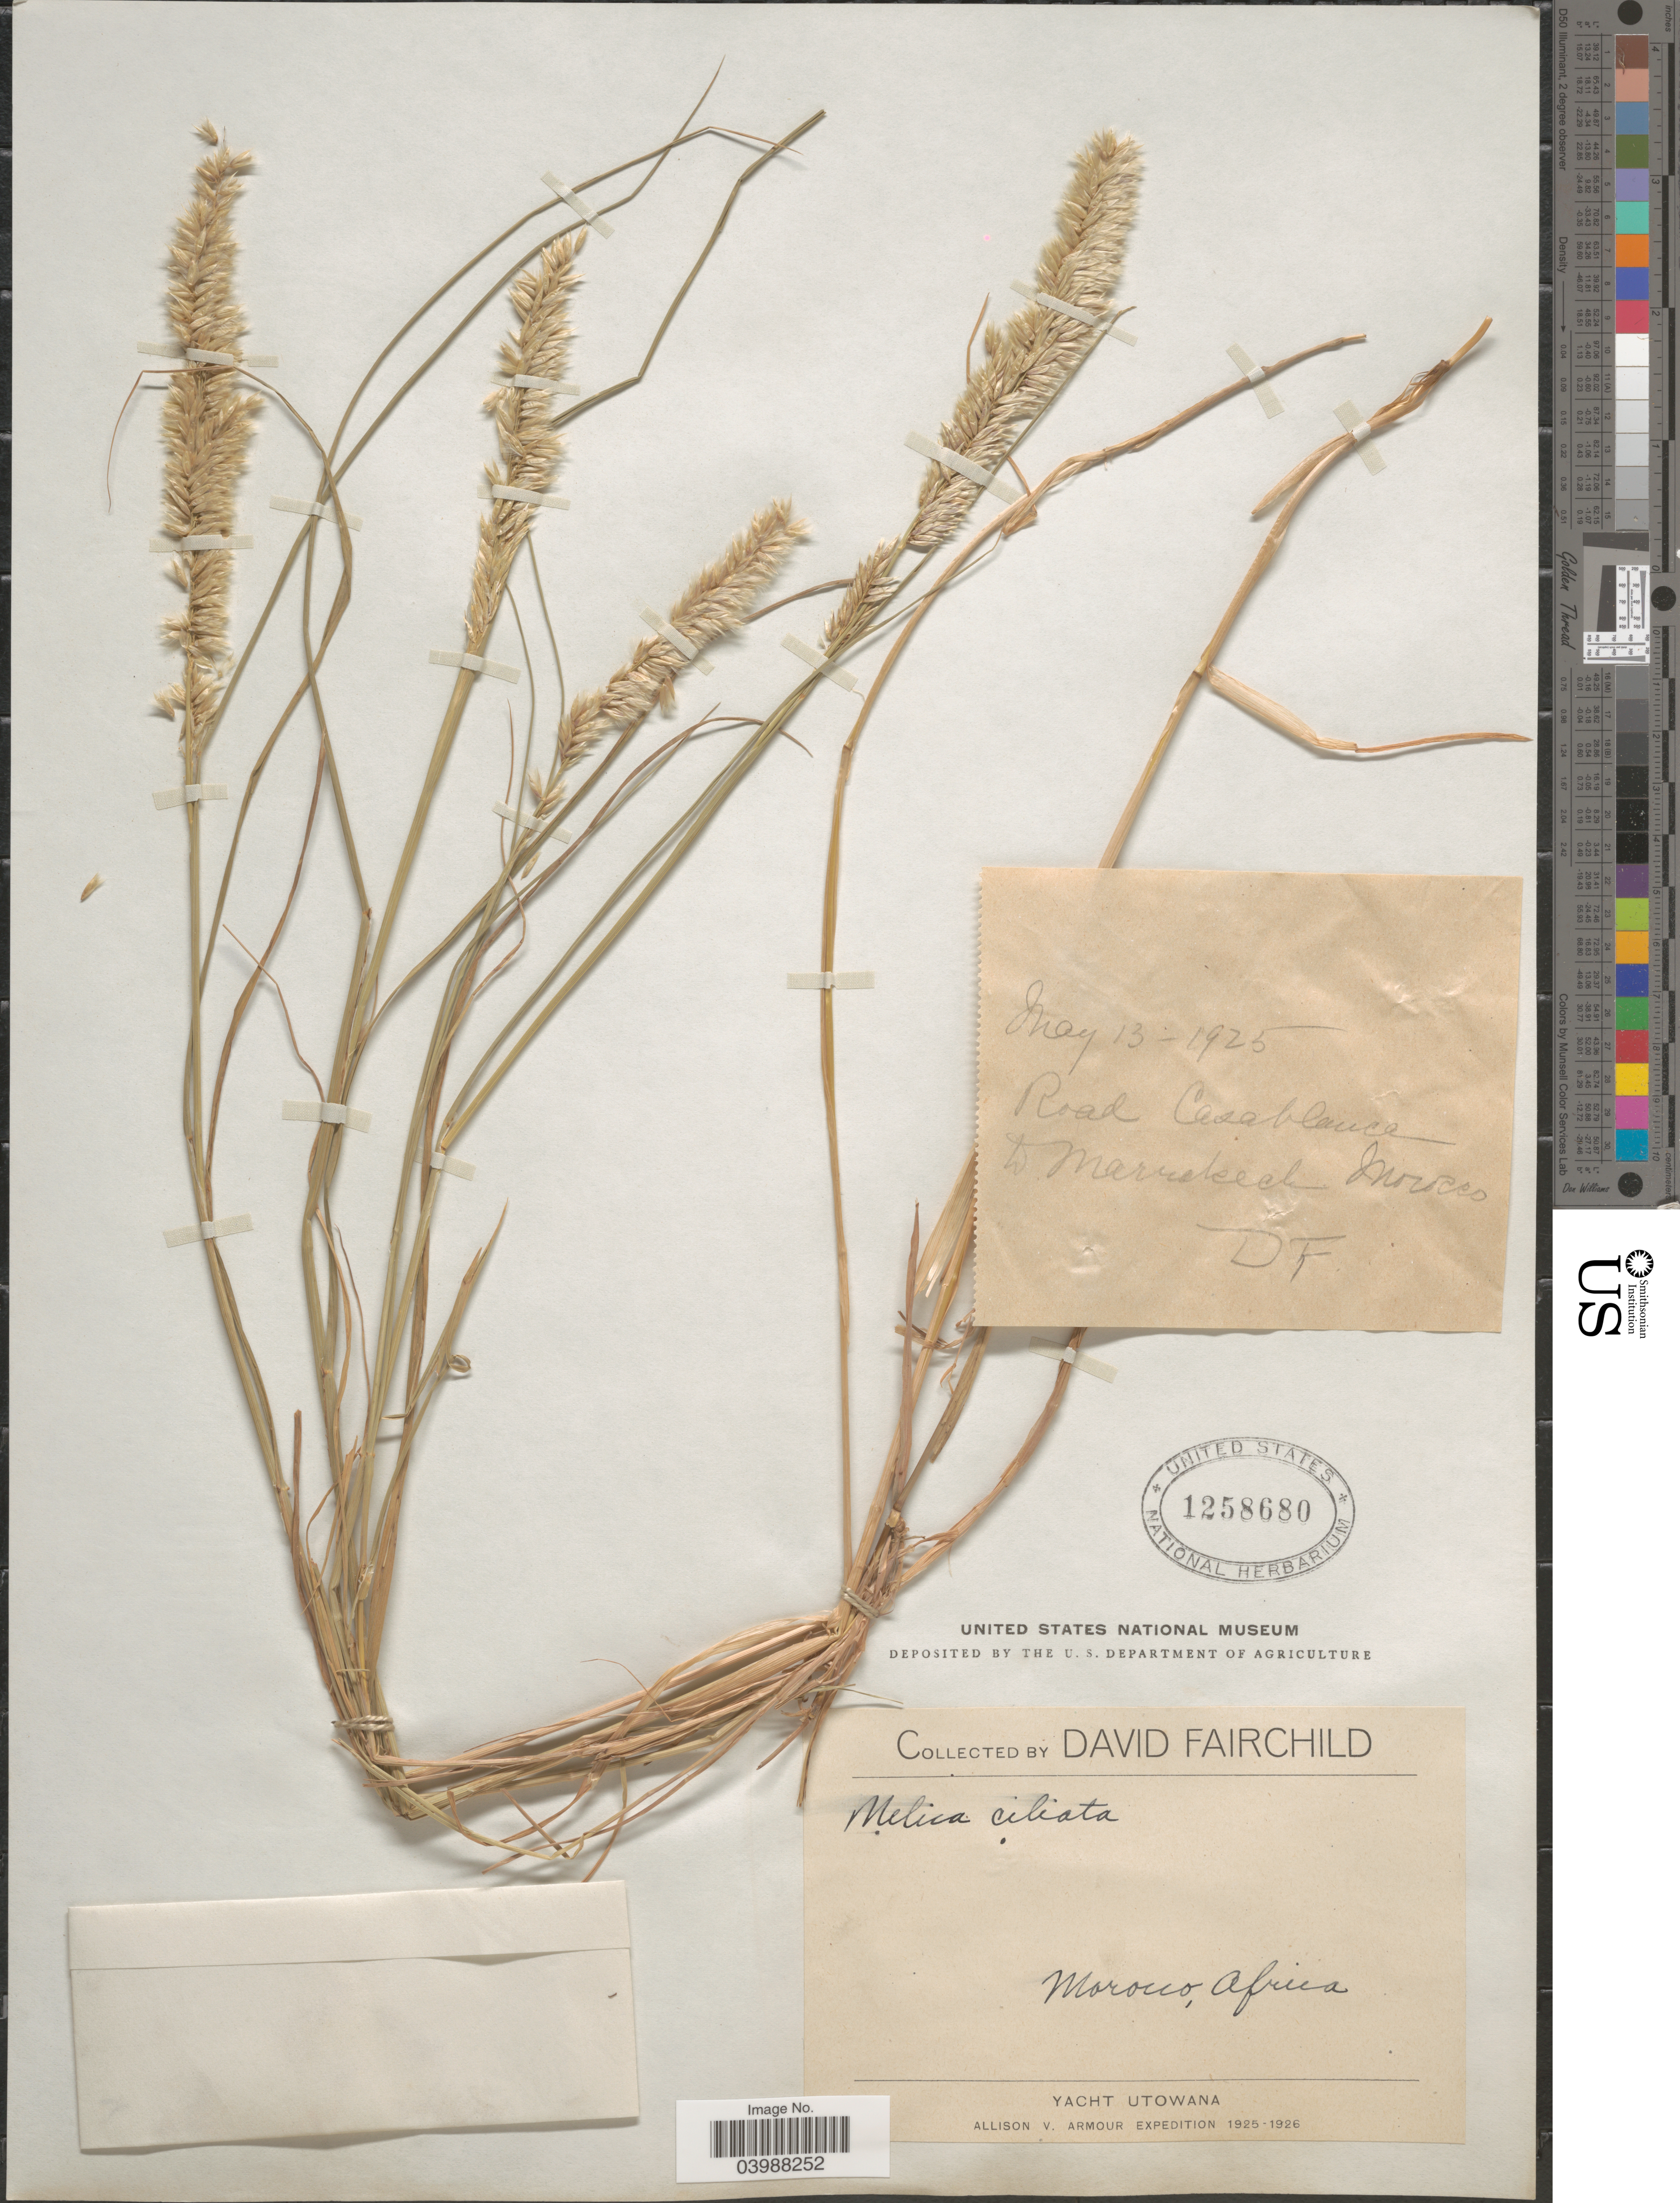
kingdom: Plantae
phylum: Tracheophyta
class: Liliopsida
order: Poales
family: Poaceae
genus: Melica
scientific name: Melica ciliata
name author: L.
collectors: D. Fairchild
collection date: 1925-05-13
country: Morocco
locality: Road Casablanca to Marrakech.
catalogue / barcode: US 1258680